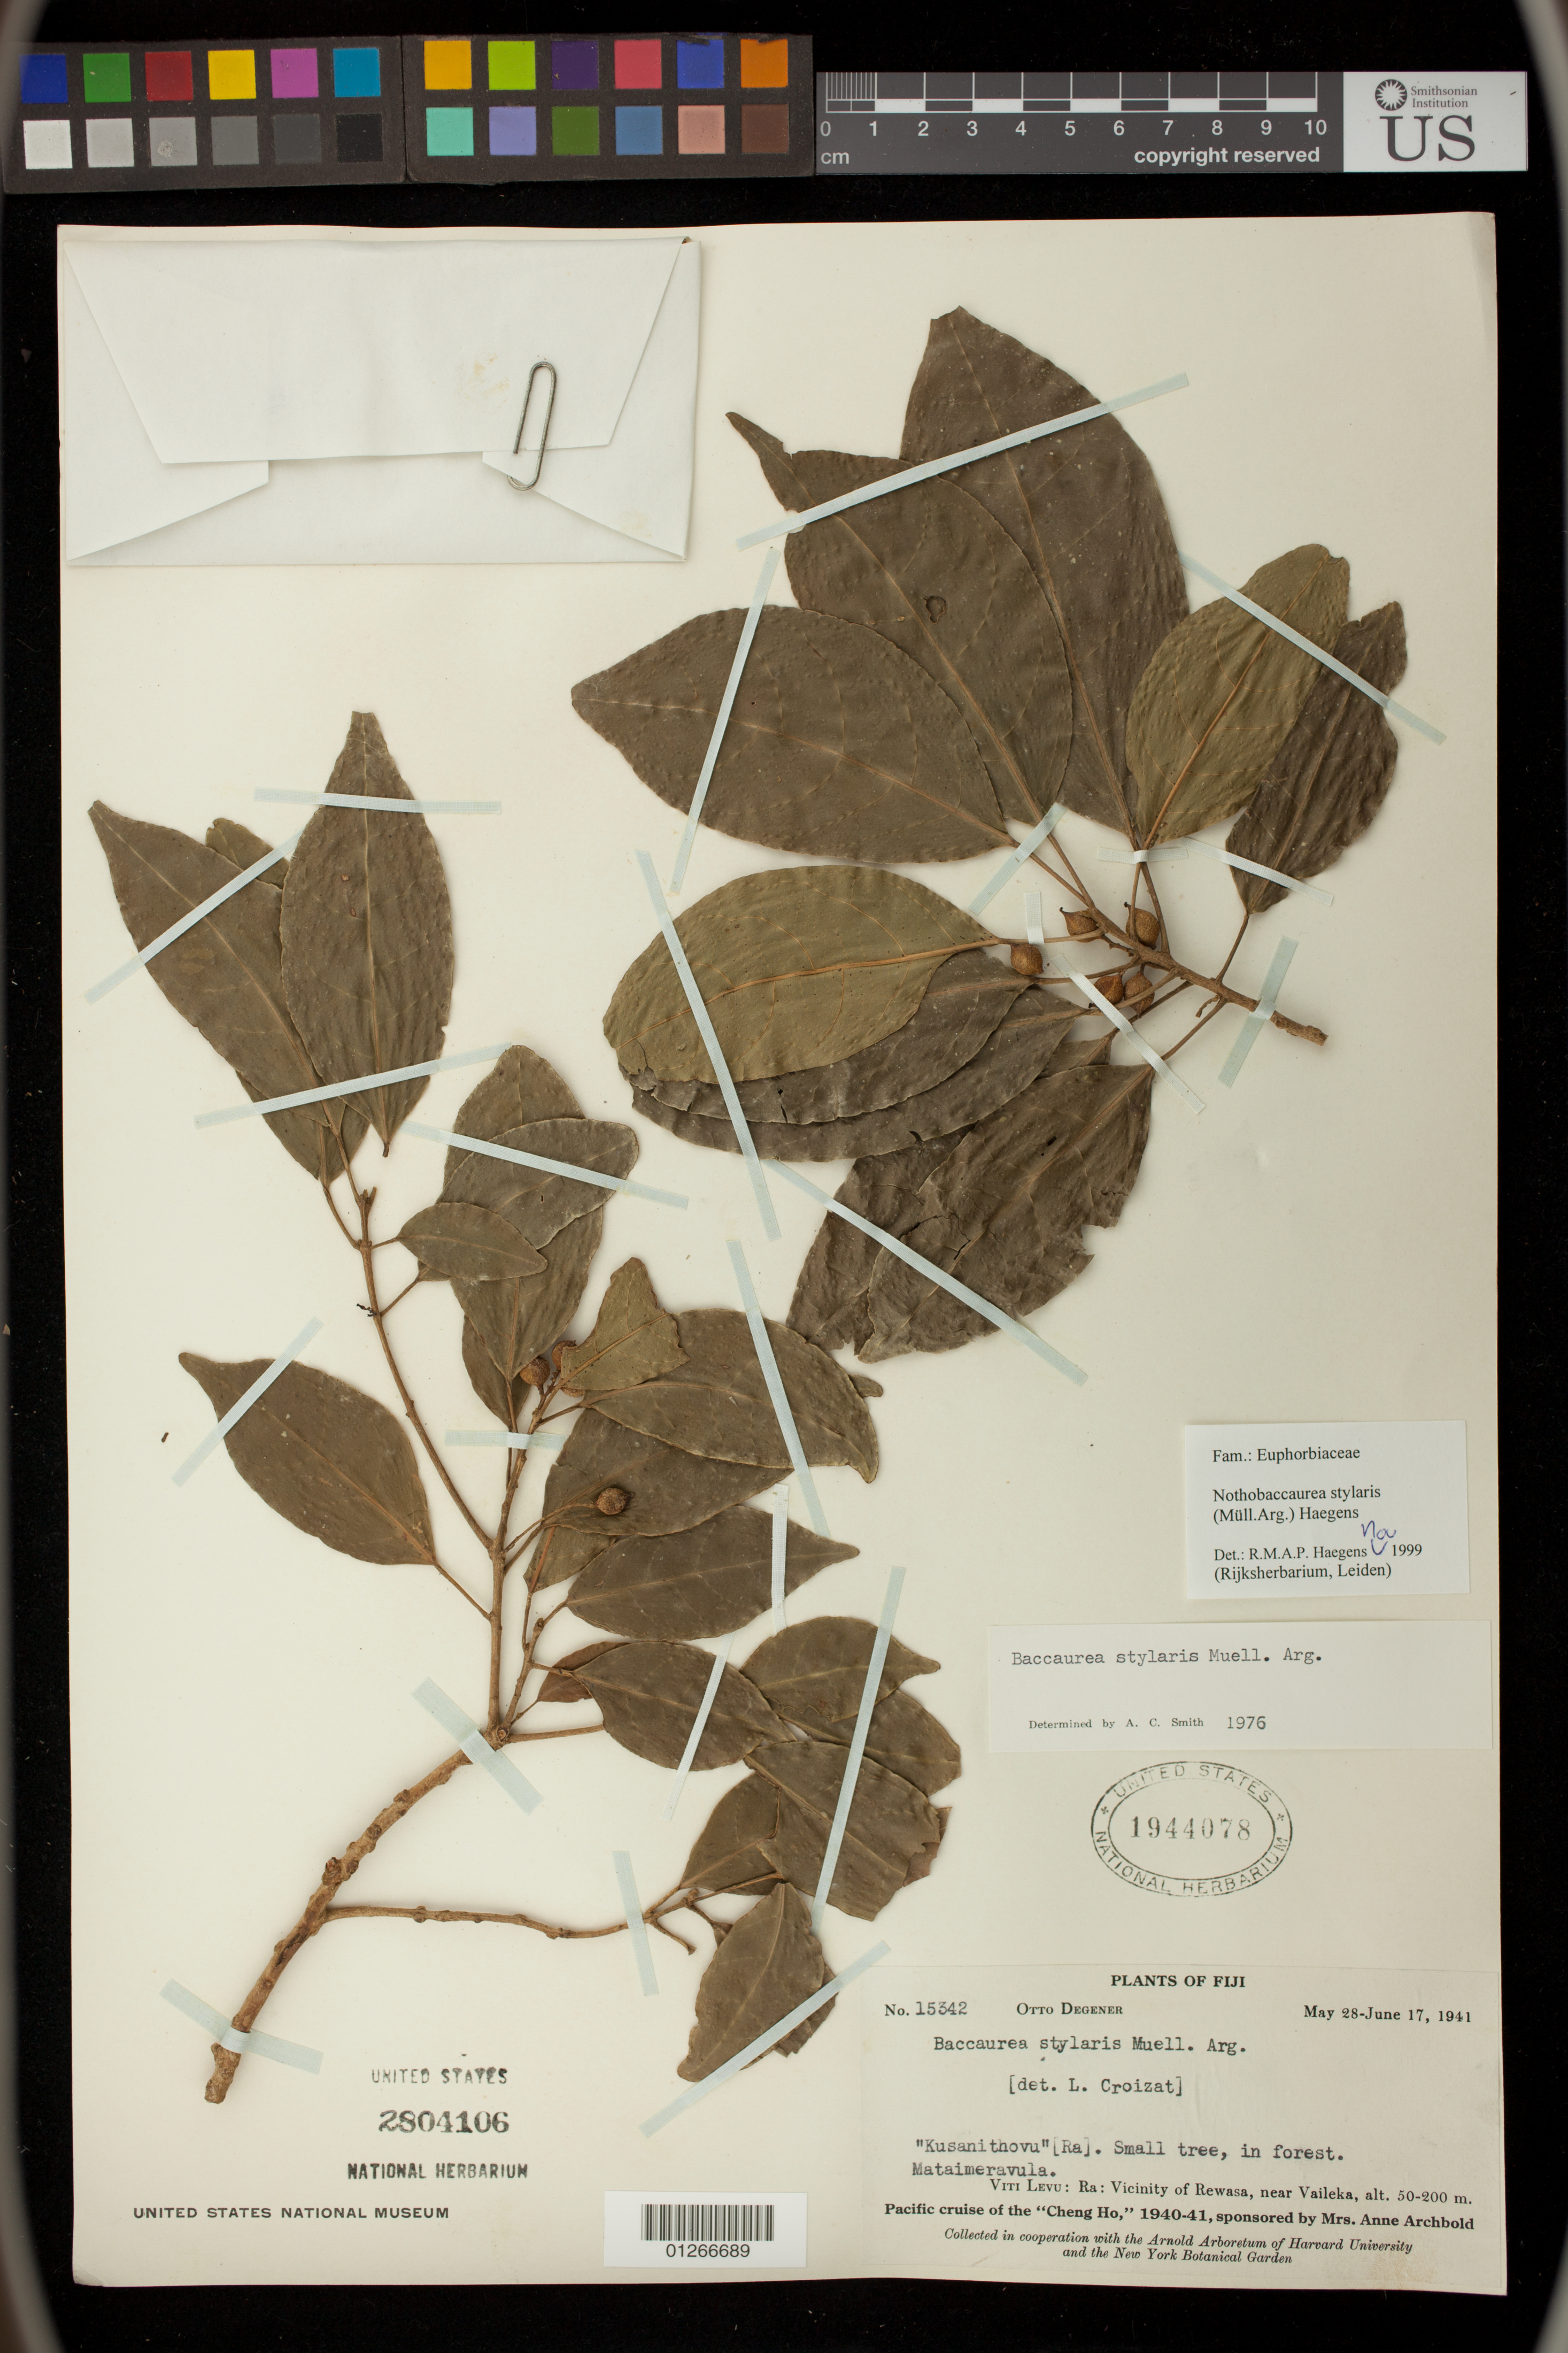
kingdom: Plantae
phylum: Tracheophyta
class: Magnoliopsida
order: Malpighiales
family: Phyllanthaceae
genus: Nothobaccaurea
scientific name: Nothobaccaurea stylaris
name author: (Müll. Arg.) Haegens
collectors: O. Degener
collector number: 15342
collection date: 1941-05-28/1941-06-17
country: Fiji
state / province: Western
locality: Viti Levu: Ra: Vicinity of Rewasa, near Vaileka.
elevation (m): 50